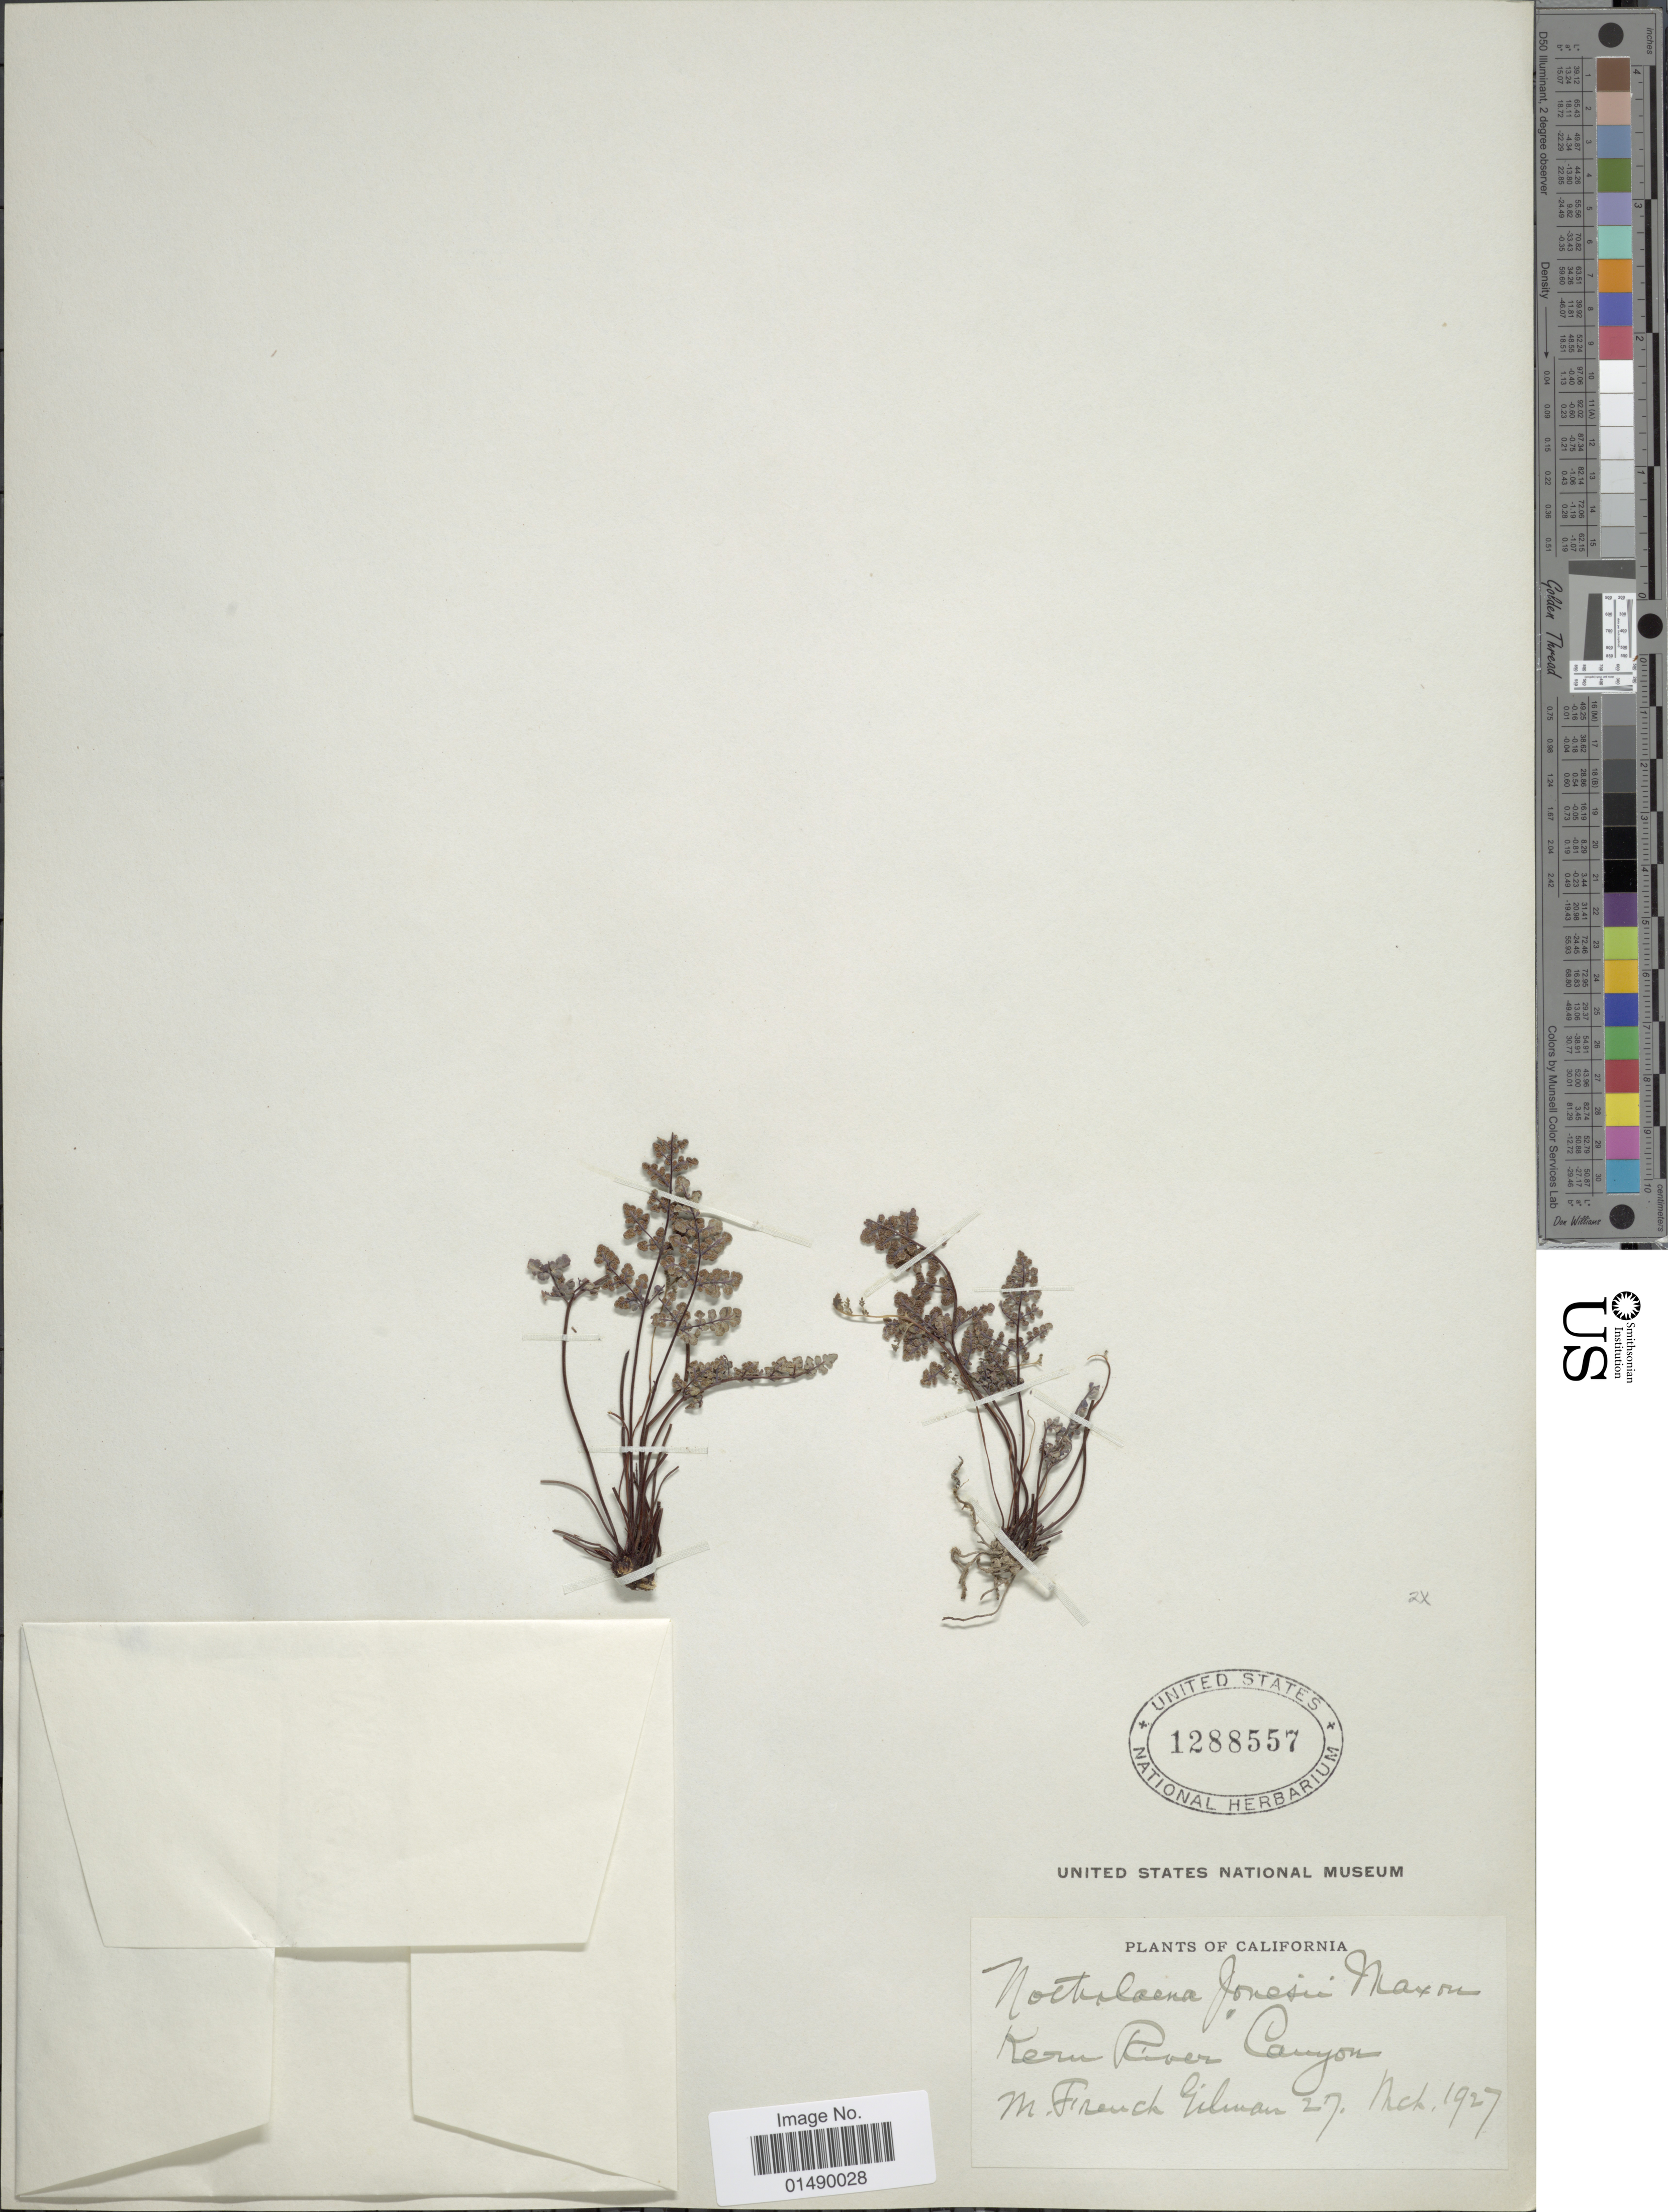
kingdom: Plantae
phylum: Tracheophyta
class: Polypodiopsida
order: Polypodiales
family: Pteridaceae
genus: Argyrochosma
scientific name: Argyrochosma jonesii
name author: (Maxon) Windham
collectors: M. F. Gilman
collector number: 27?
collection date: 1927-03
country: United States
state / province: California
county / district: Kern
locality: California, Kern River Canyon.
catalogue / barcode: US 1288557